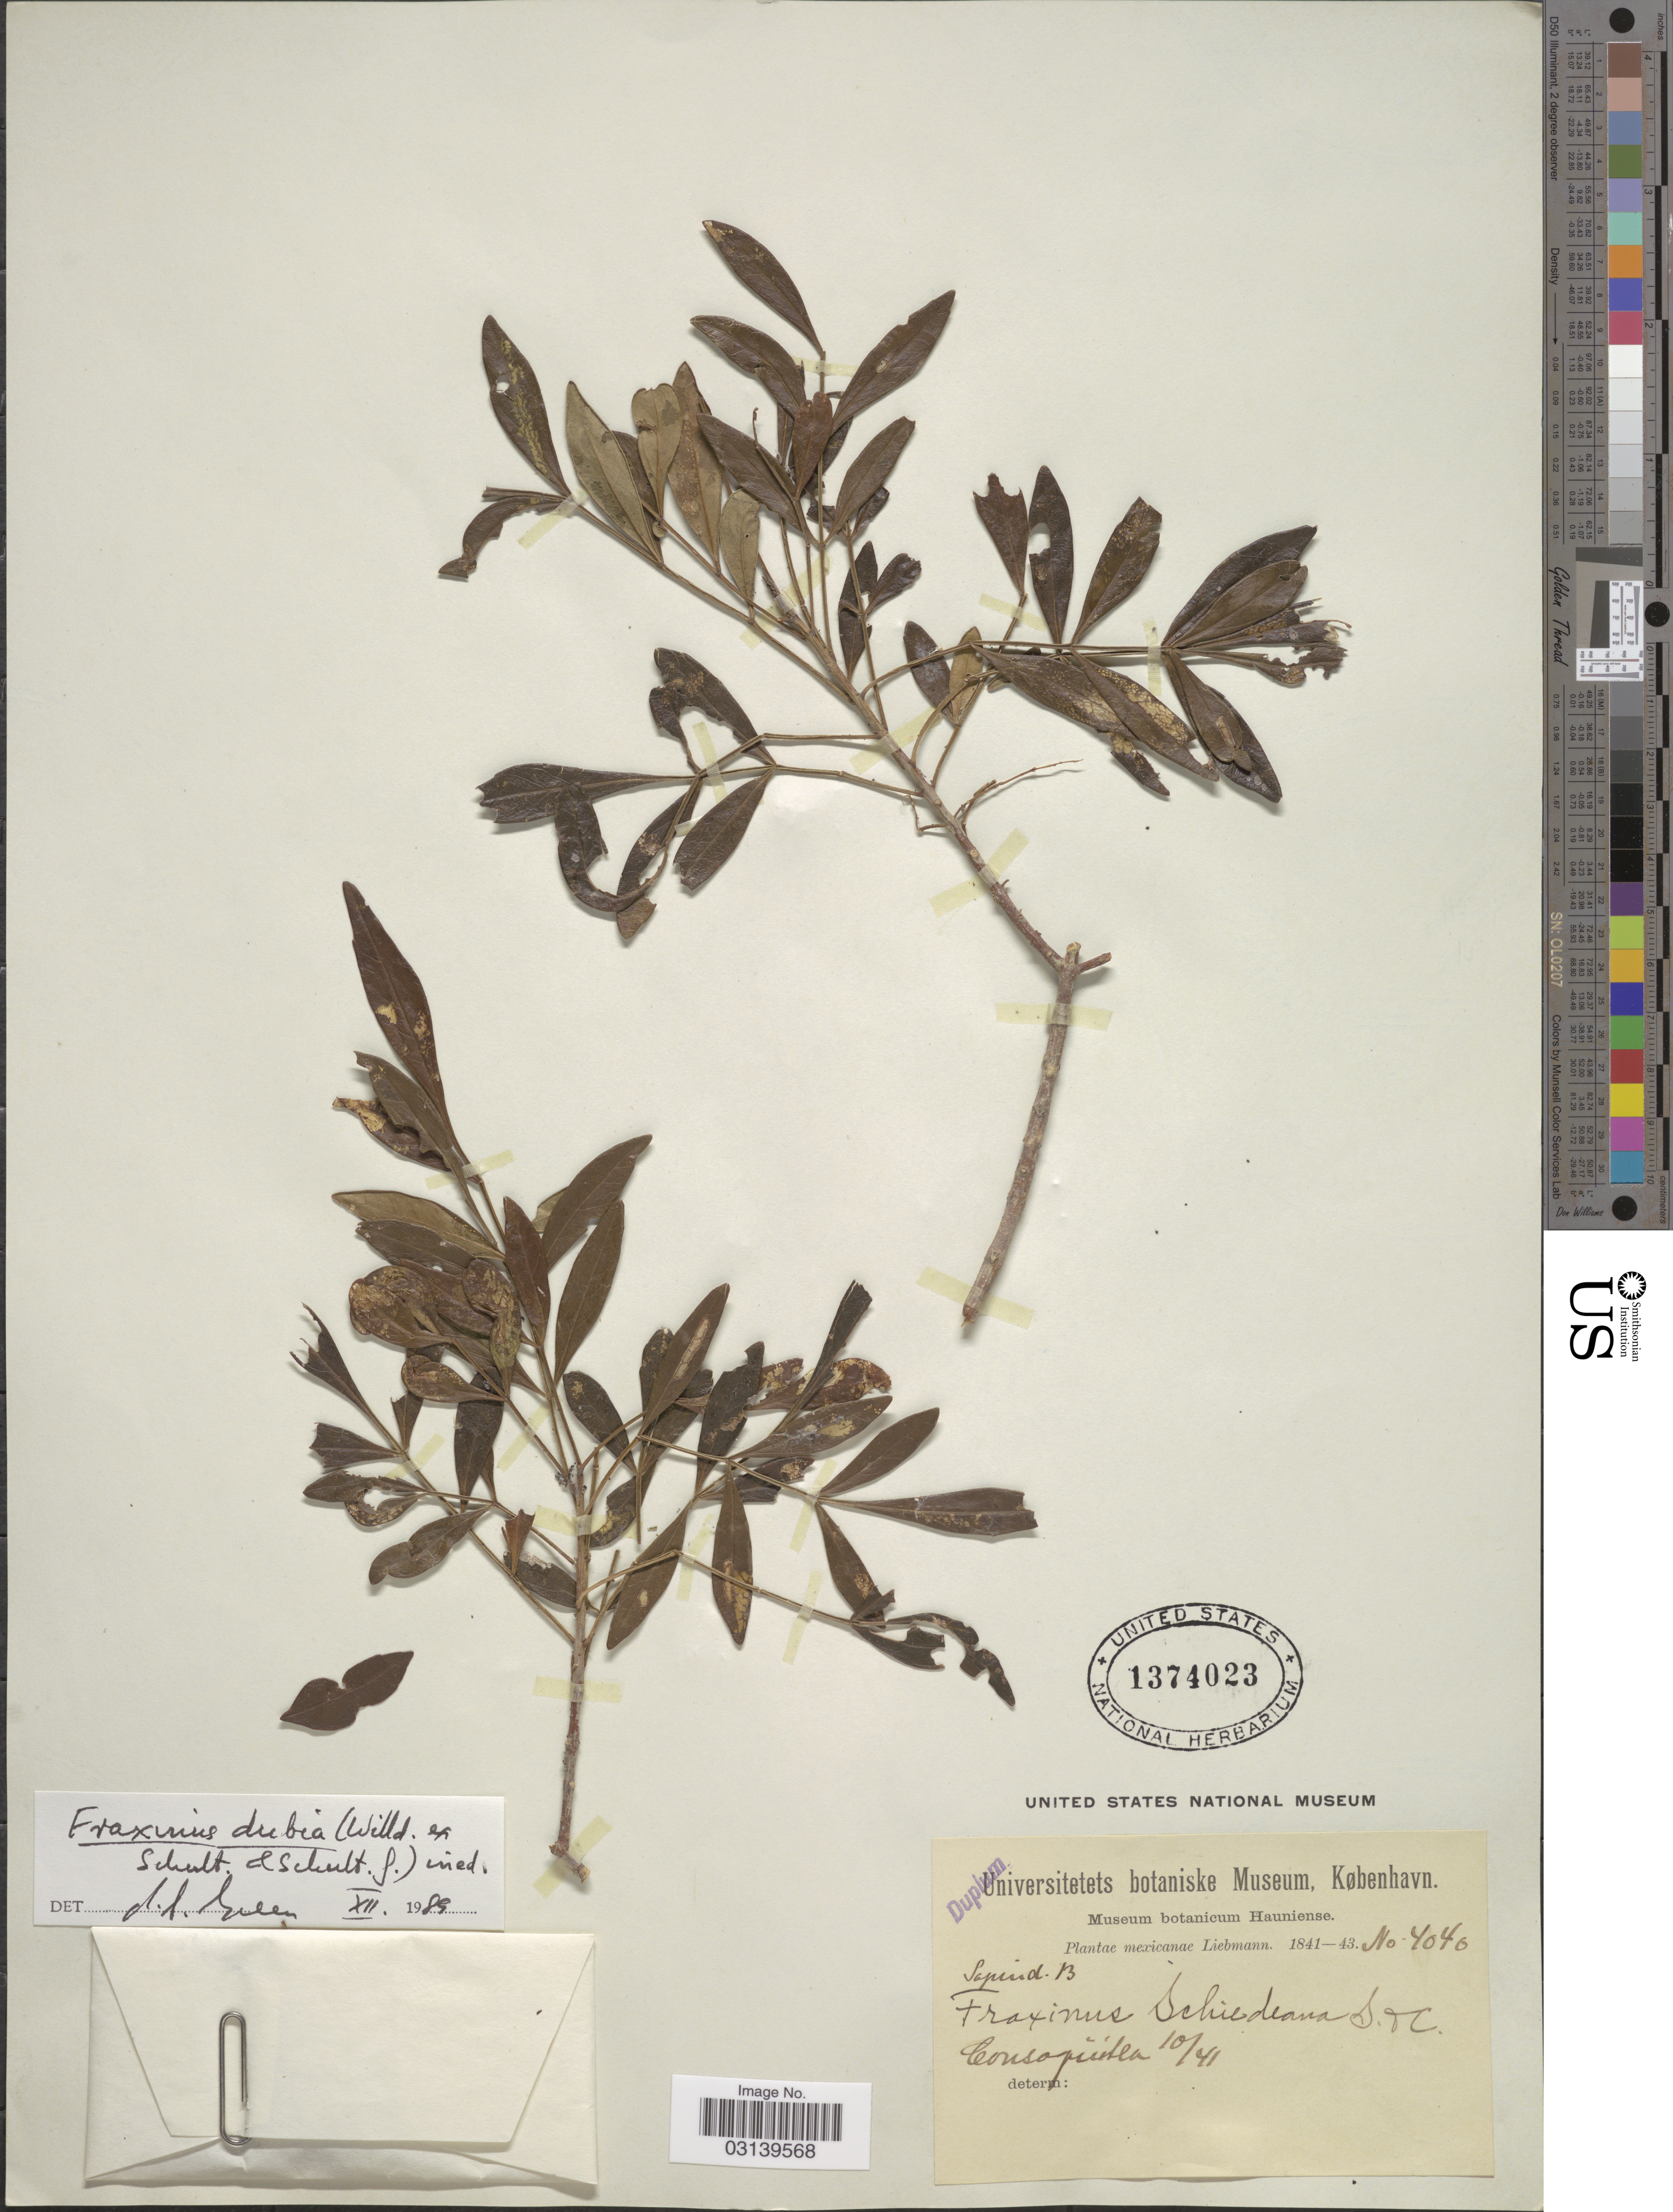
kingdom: Plantae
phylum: Tracheophyta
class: Magnoliopsida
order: Lamiales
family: Oleaceae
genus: Fraxinus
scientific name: Fraxinus dubia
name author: (Willd. ex Schult. & Schult. f.) P.S. Green & M. Nee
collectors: Liebmann, --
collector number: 4040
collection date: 1841-10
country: Mexico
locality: Consopintea [interpreted].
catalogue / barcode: US 1374023